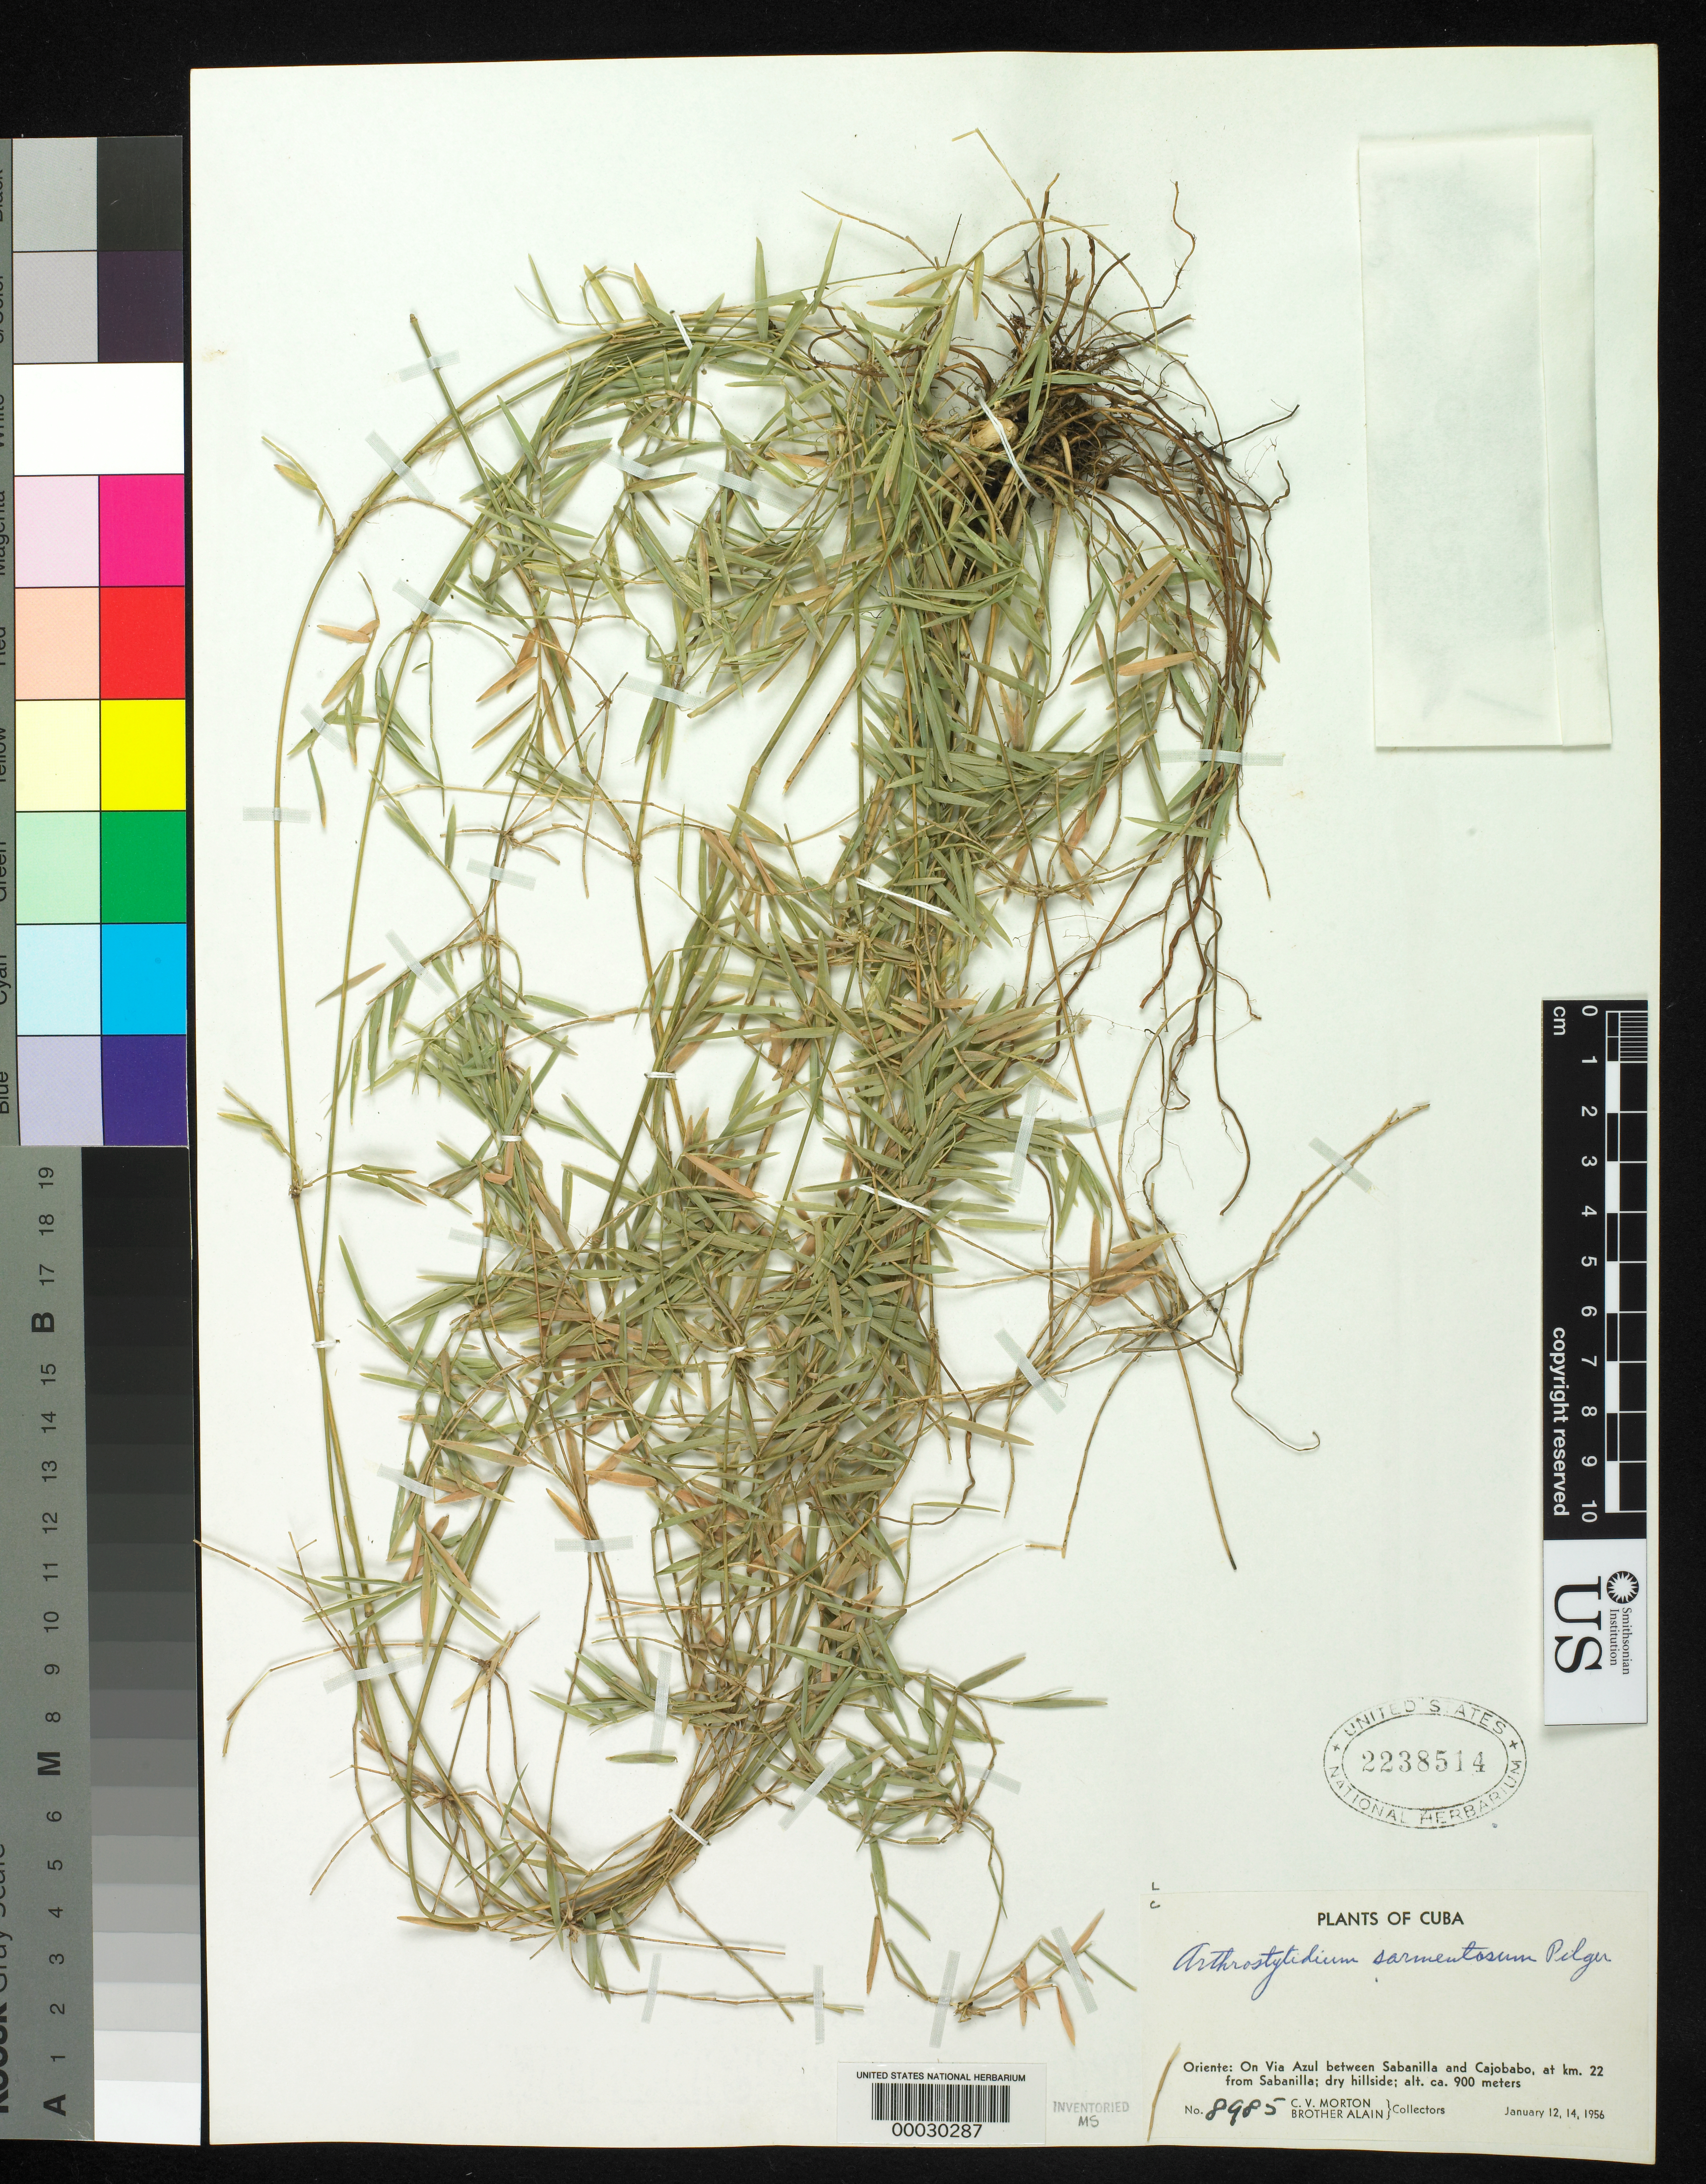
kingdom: Plantae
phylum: Tracheophyta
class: Liliopsida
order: Poales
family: Poaceae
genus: Arthrostylidium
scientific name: Arthrostylidium sarmentosum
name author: Pilg. in Urb.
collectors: C. V. Morton & A. H. Liogier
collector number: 8985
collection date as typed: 12 Jan 1956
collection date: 1956-01-12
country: Cuba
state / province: Oriente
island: Greater Antilles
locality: Sabanilla, cajobabo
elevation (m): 900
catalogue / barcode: US 2238514